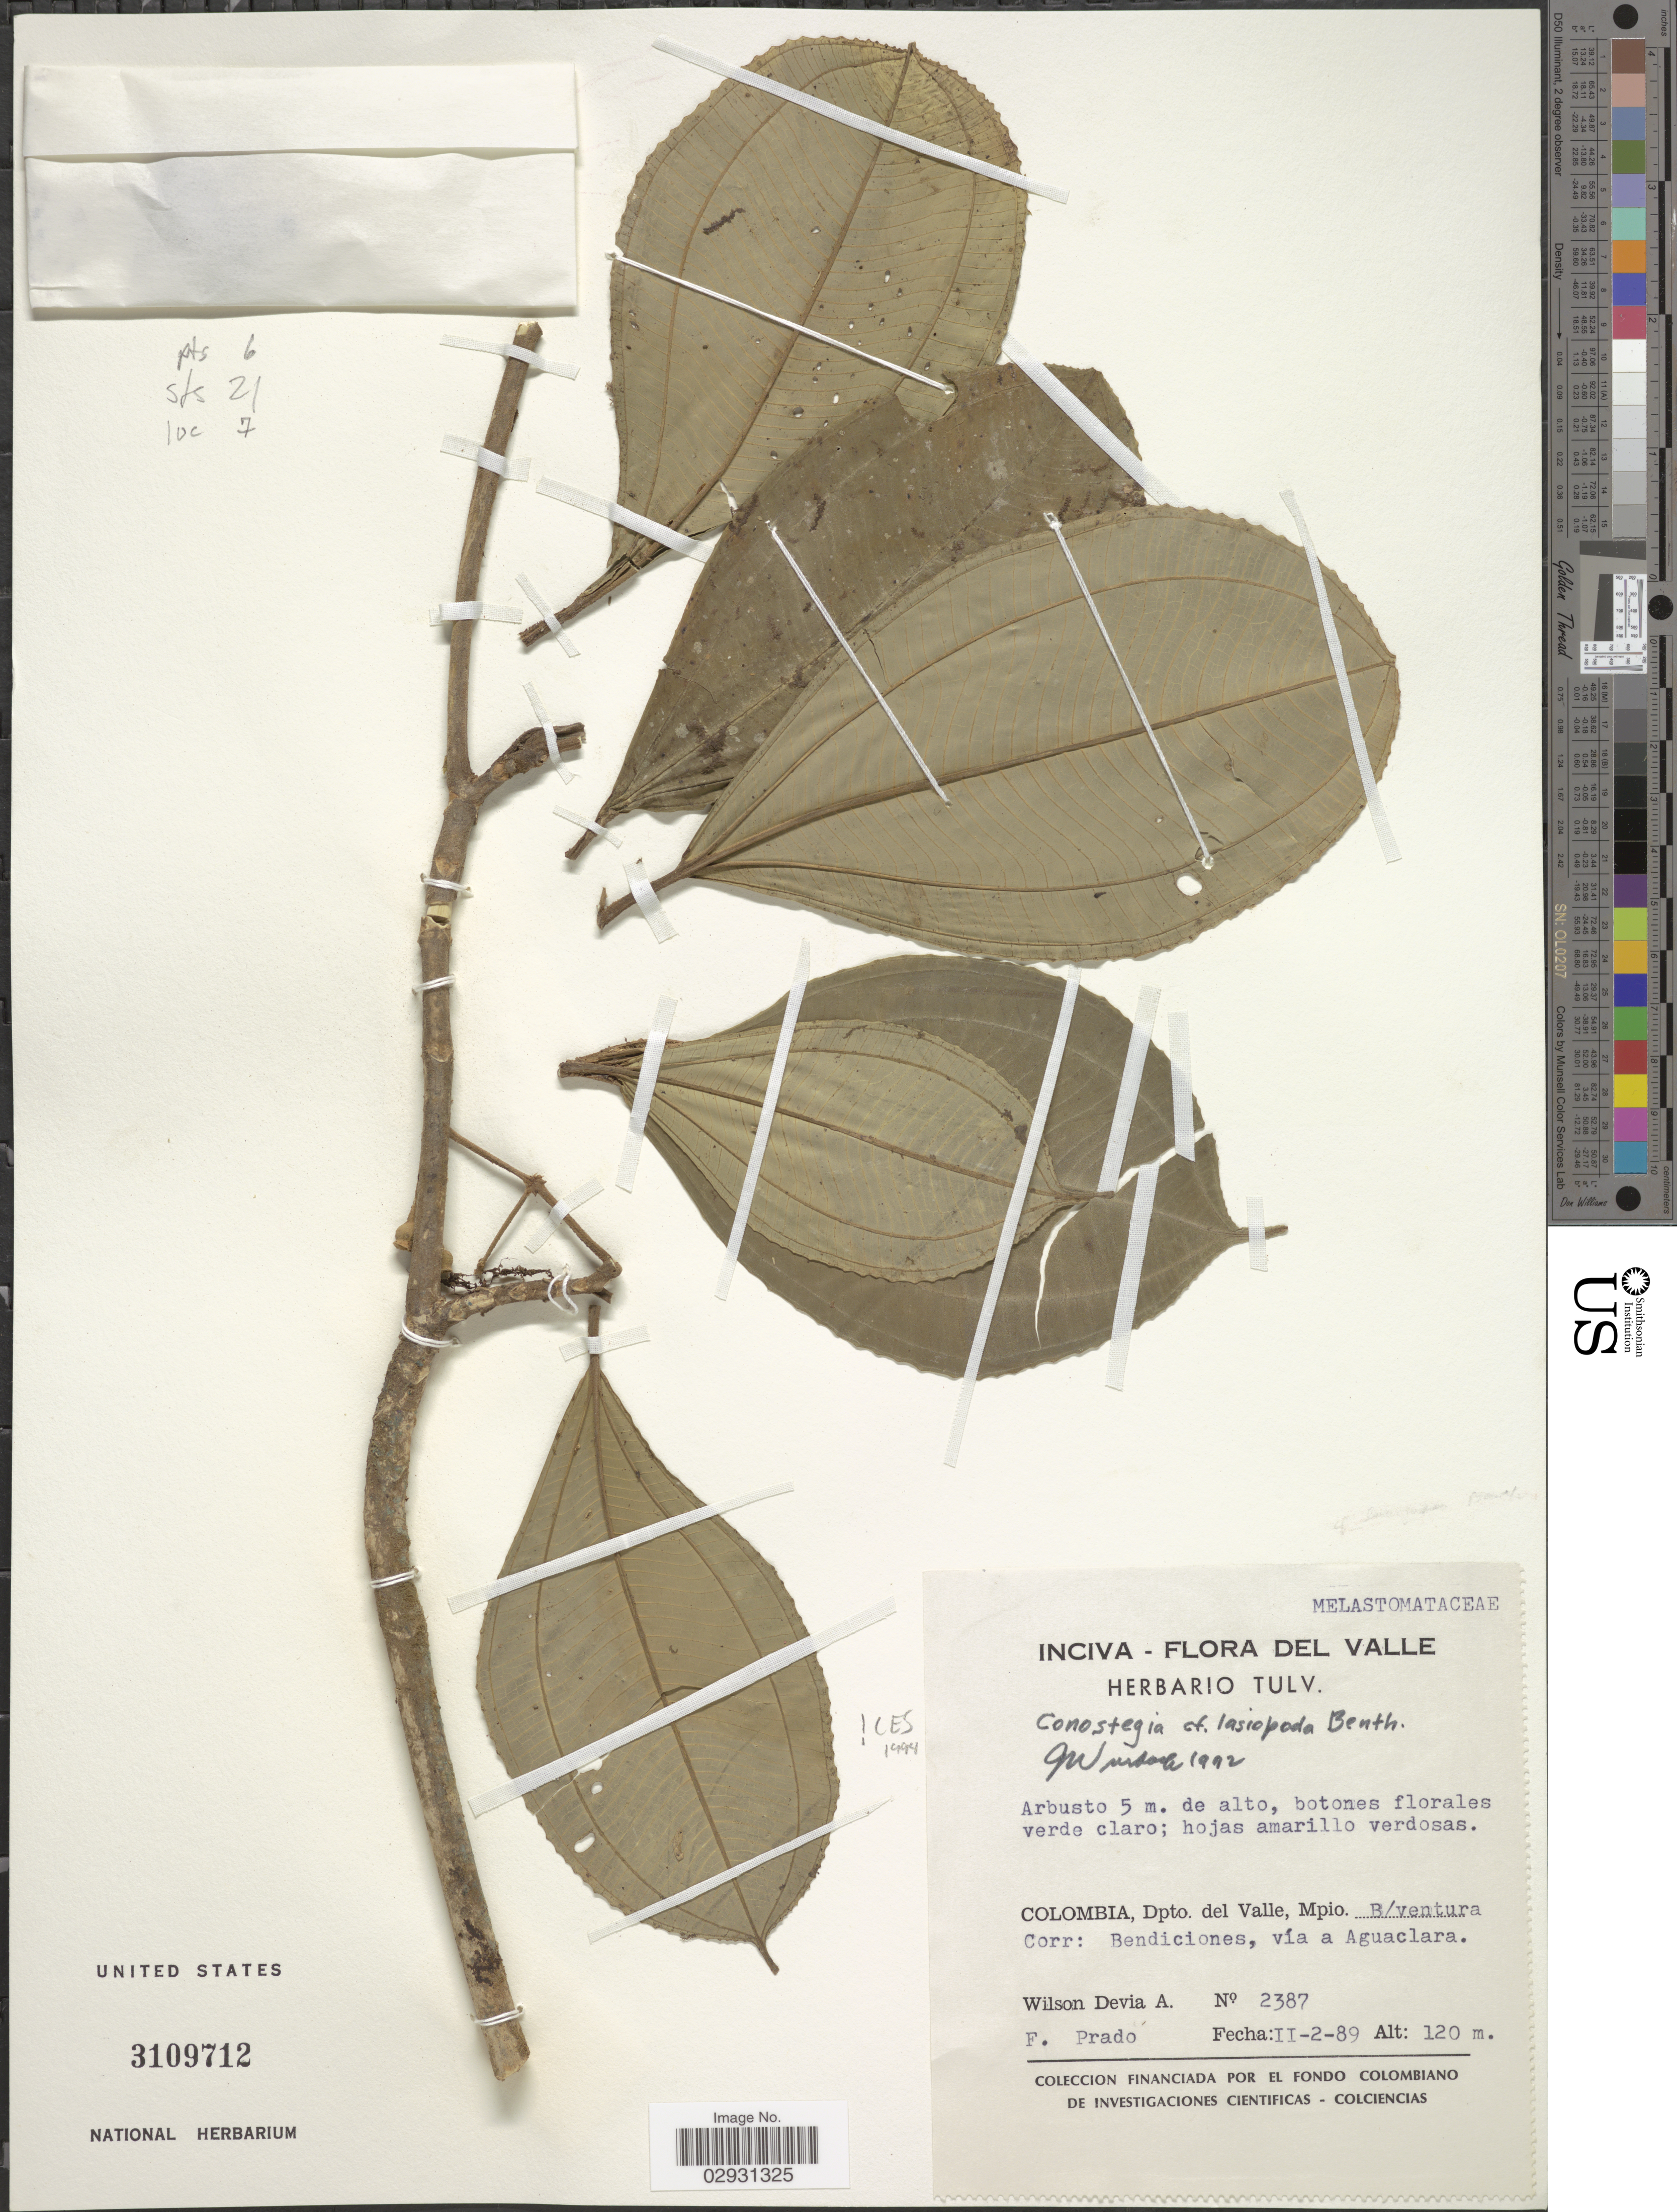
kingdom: Plantae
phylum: Tracheophyta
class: Magnoliopsida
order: Myrtales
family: Melastomataceae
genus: Conostegia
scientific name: Conostegia lasiopoda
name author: Benth.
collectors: W. Devia A. & F. Prado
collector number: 2387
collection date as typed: Transcribed d/m/y: 2/2/89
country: Colombia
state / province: Valle del Cauca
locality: Dpto. del Valle, Mpio B/ventura Corr: Bendiciones, vía a Aguaclara.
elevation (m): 120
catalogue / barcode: US 3109712